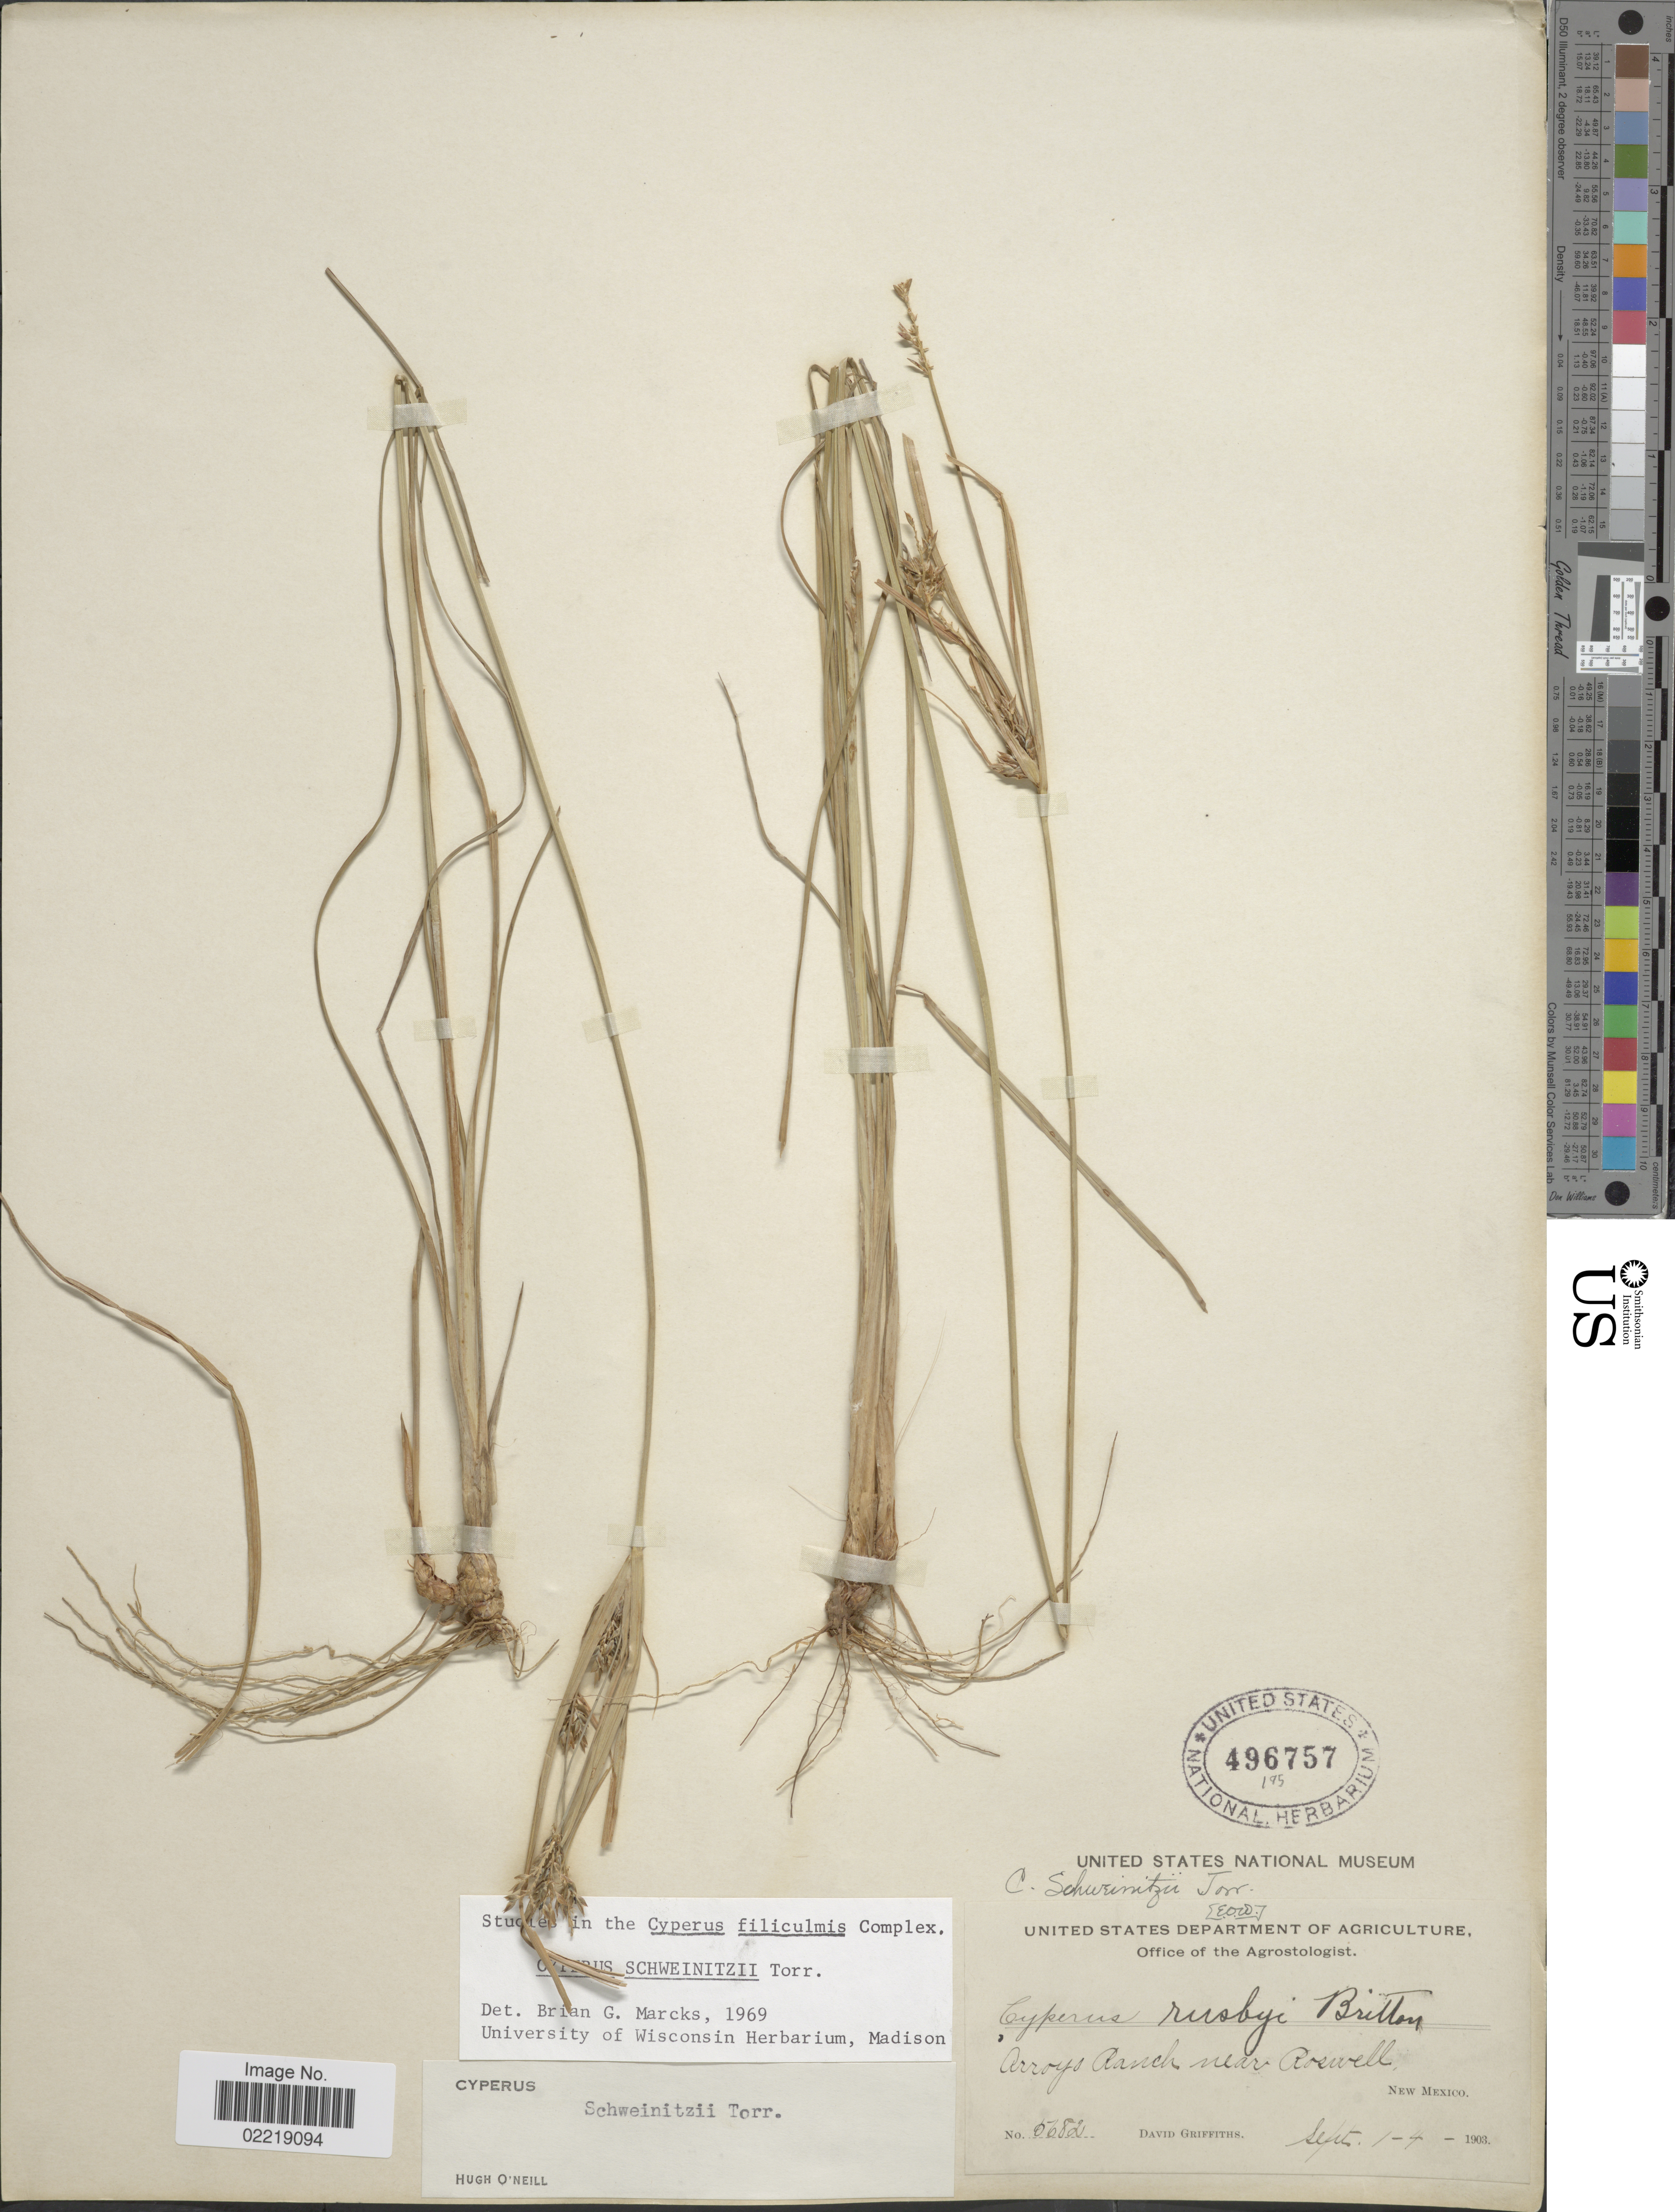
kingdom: Plantae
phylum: Tracheophyta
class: Liliopsida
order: Poales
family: Cyperaceae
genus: Cyperus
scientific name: Cyperus schweinitzii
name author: Torr.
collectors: D. Griffiths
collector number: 5682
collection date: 1903-09-01/1903-09-04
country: United States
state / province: New Mexico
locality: Arroyo Ranch near Roswell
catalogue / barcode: US 496757